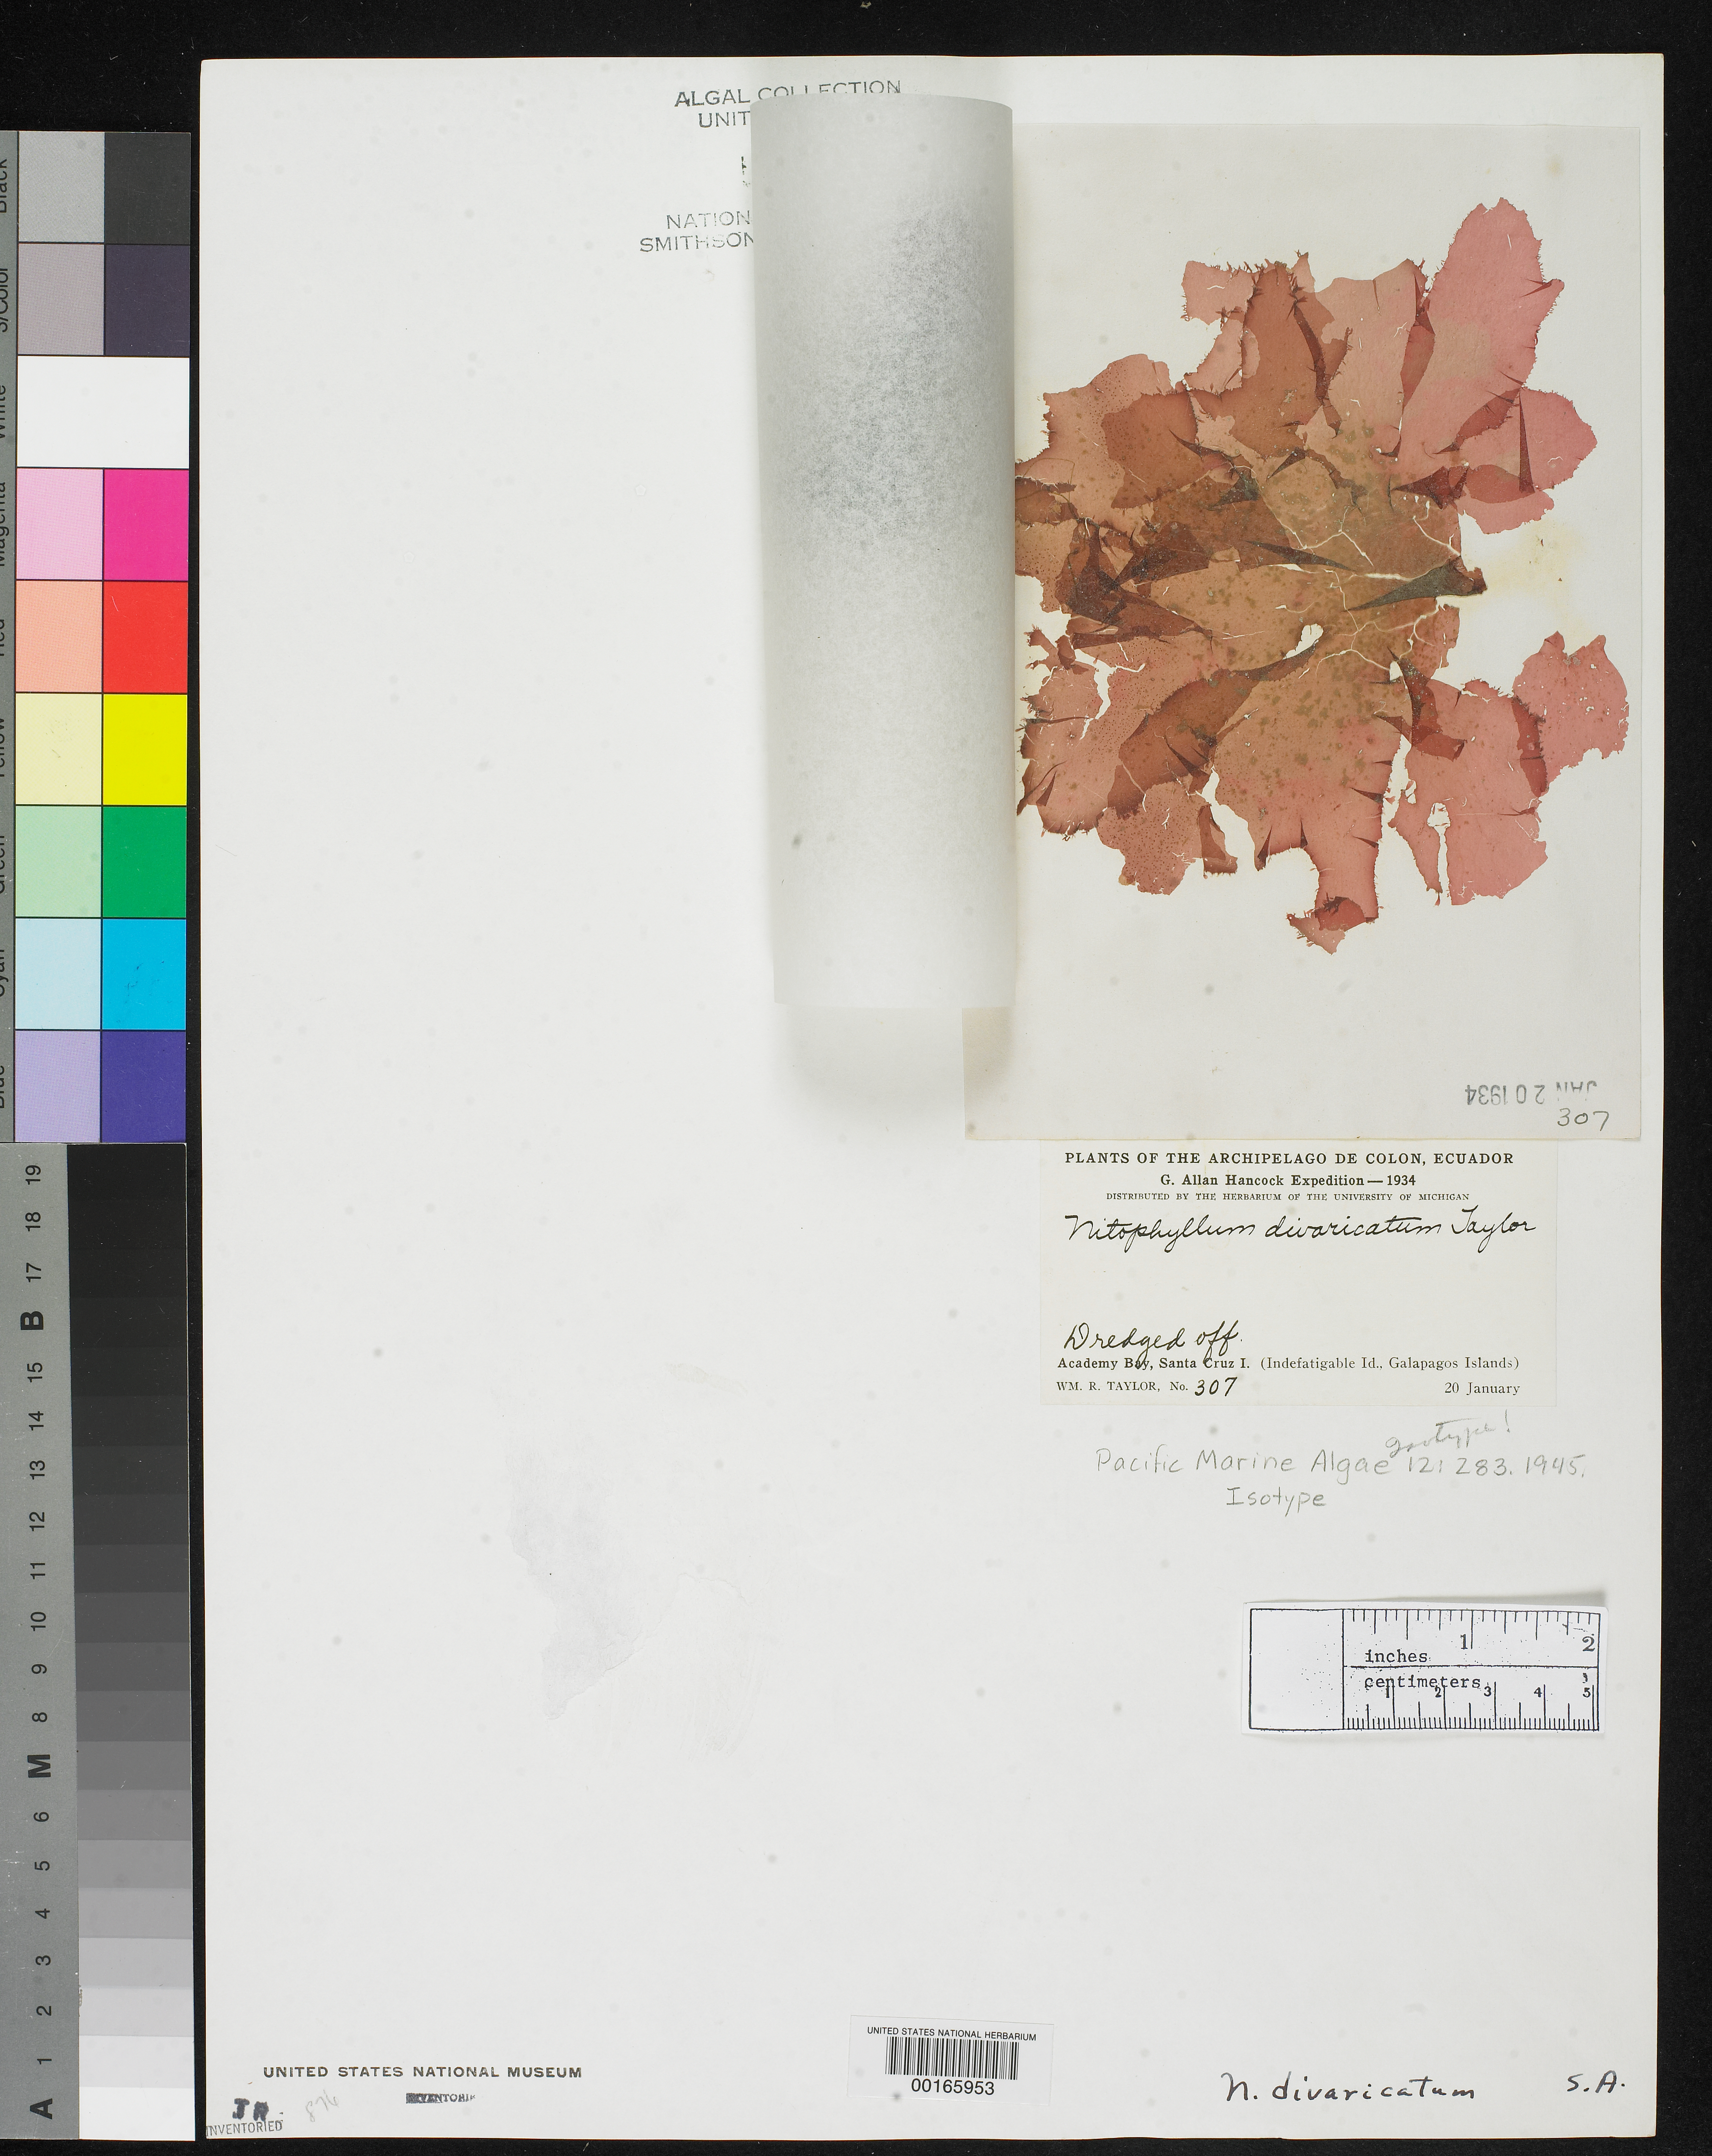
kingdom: Plantae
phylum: Rhodophyta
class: Florideophyceae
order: Ceramiales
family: Delesseriaceae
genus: Nitophyllum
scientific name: Nitophyllum divaricatum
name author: W.R. Taylor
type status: Isotype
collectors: W. R. Taylor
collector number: WRT 34-307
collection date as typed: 20 Jan 1934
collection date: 1934-01-20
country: Ecuador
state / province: Colón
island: Santa Cruz [Indefatigable, Chaves]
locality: Off Academy Bay.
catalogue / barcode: US 56740